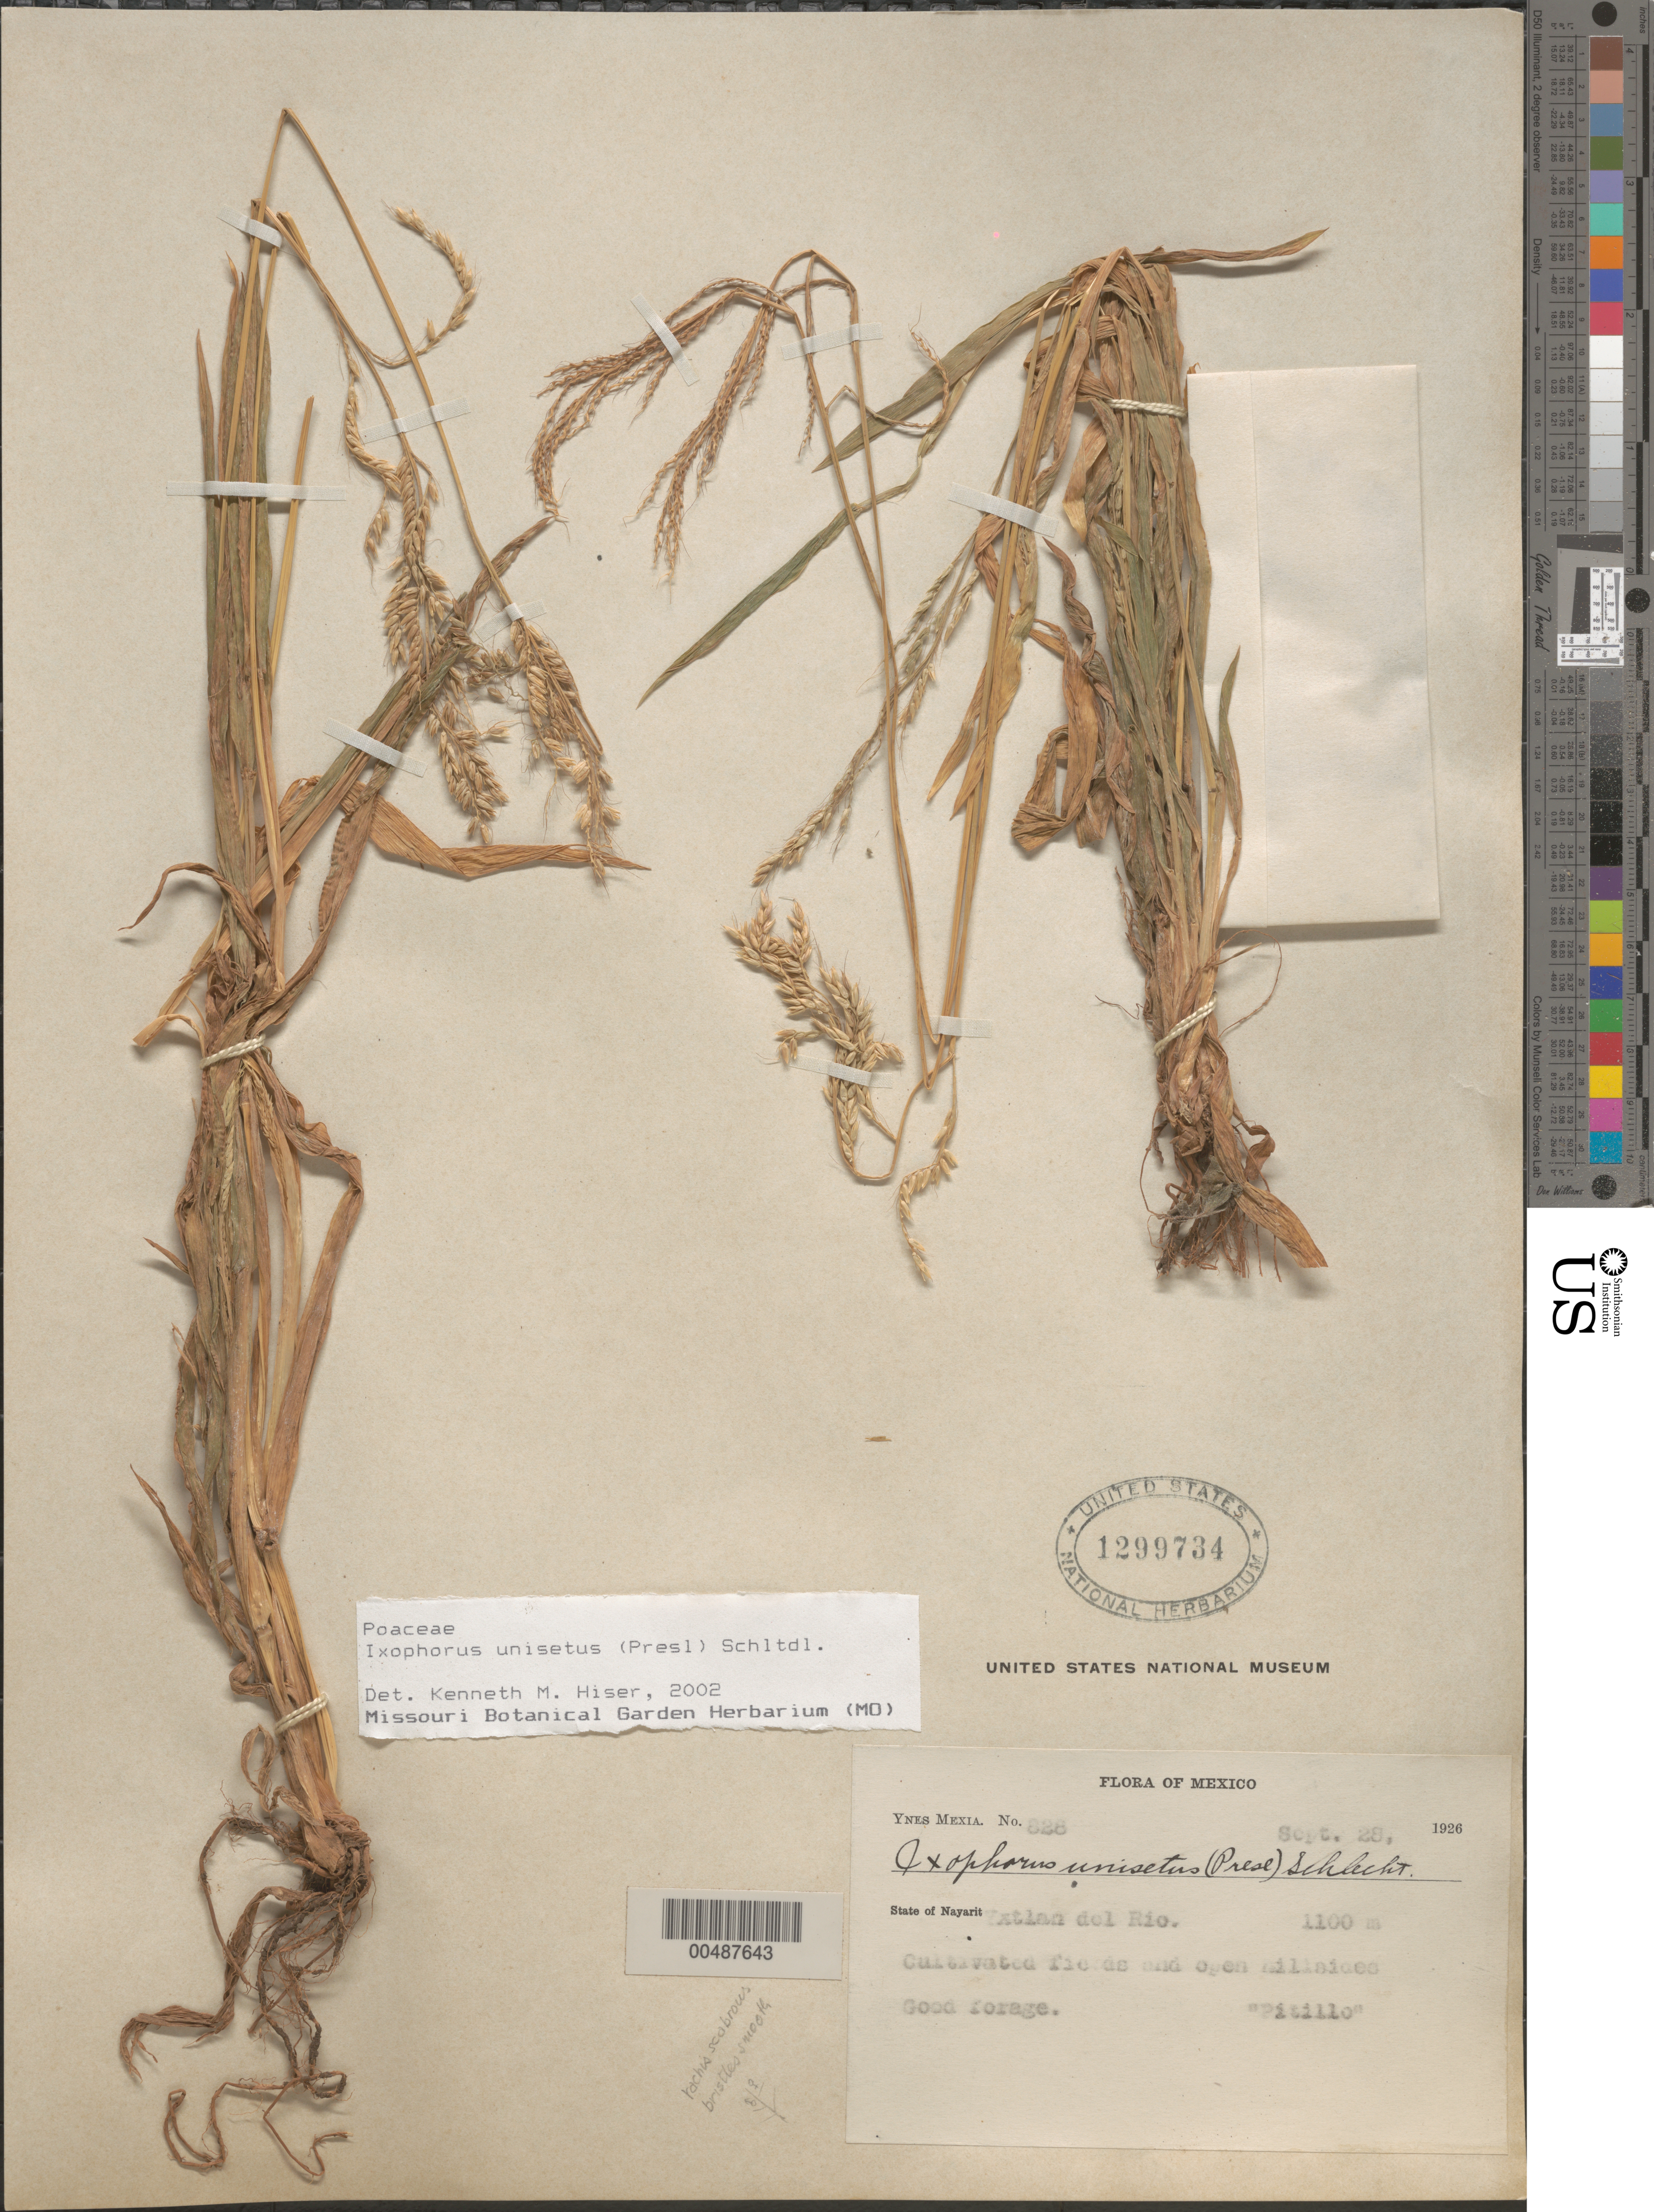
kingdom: Plantae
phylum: Tracheophyta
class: Liliopsida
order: Poales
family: Poaceae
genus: Ixophorus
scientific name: Ixophorus unisetus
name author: (J. Presl) Schltdl.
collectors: Y. Mexia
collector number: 828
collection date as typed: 28 Sep 1926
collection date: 1926-09-28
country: Mexico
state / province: Nayarit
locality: Yxtlan del Rio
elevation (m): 1100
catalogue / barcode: US 1299734